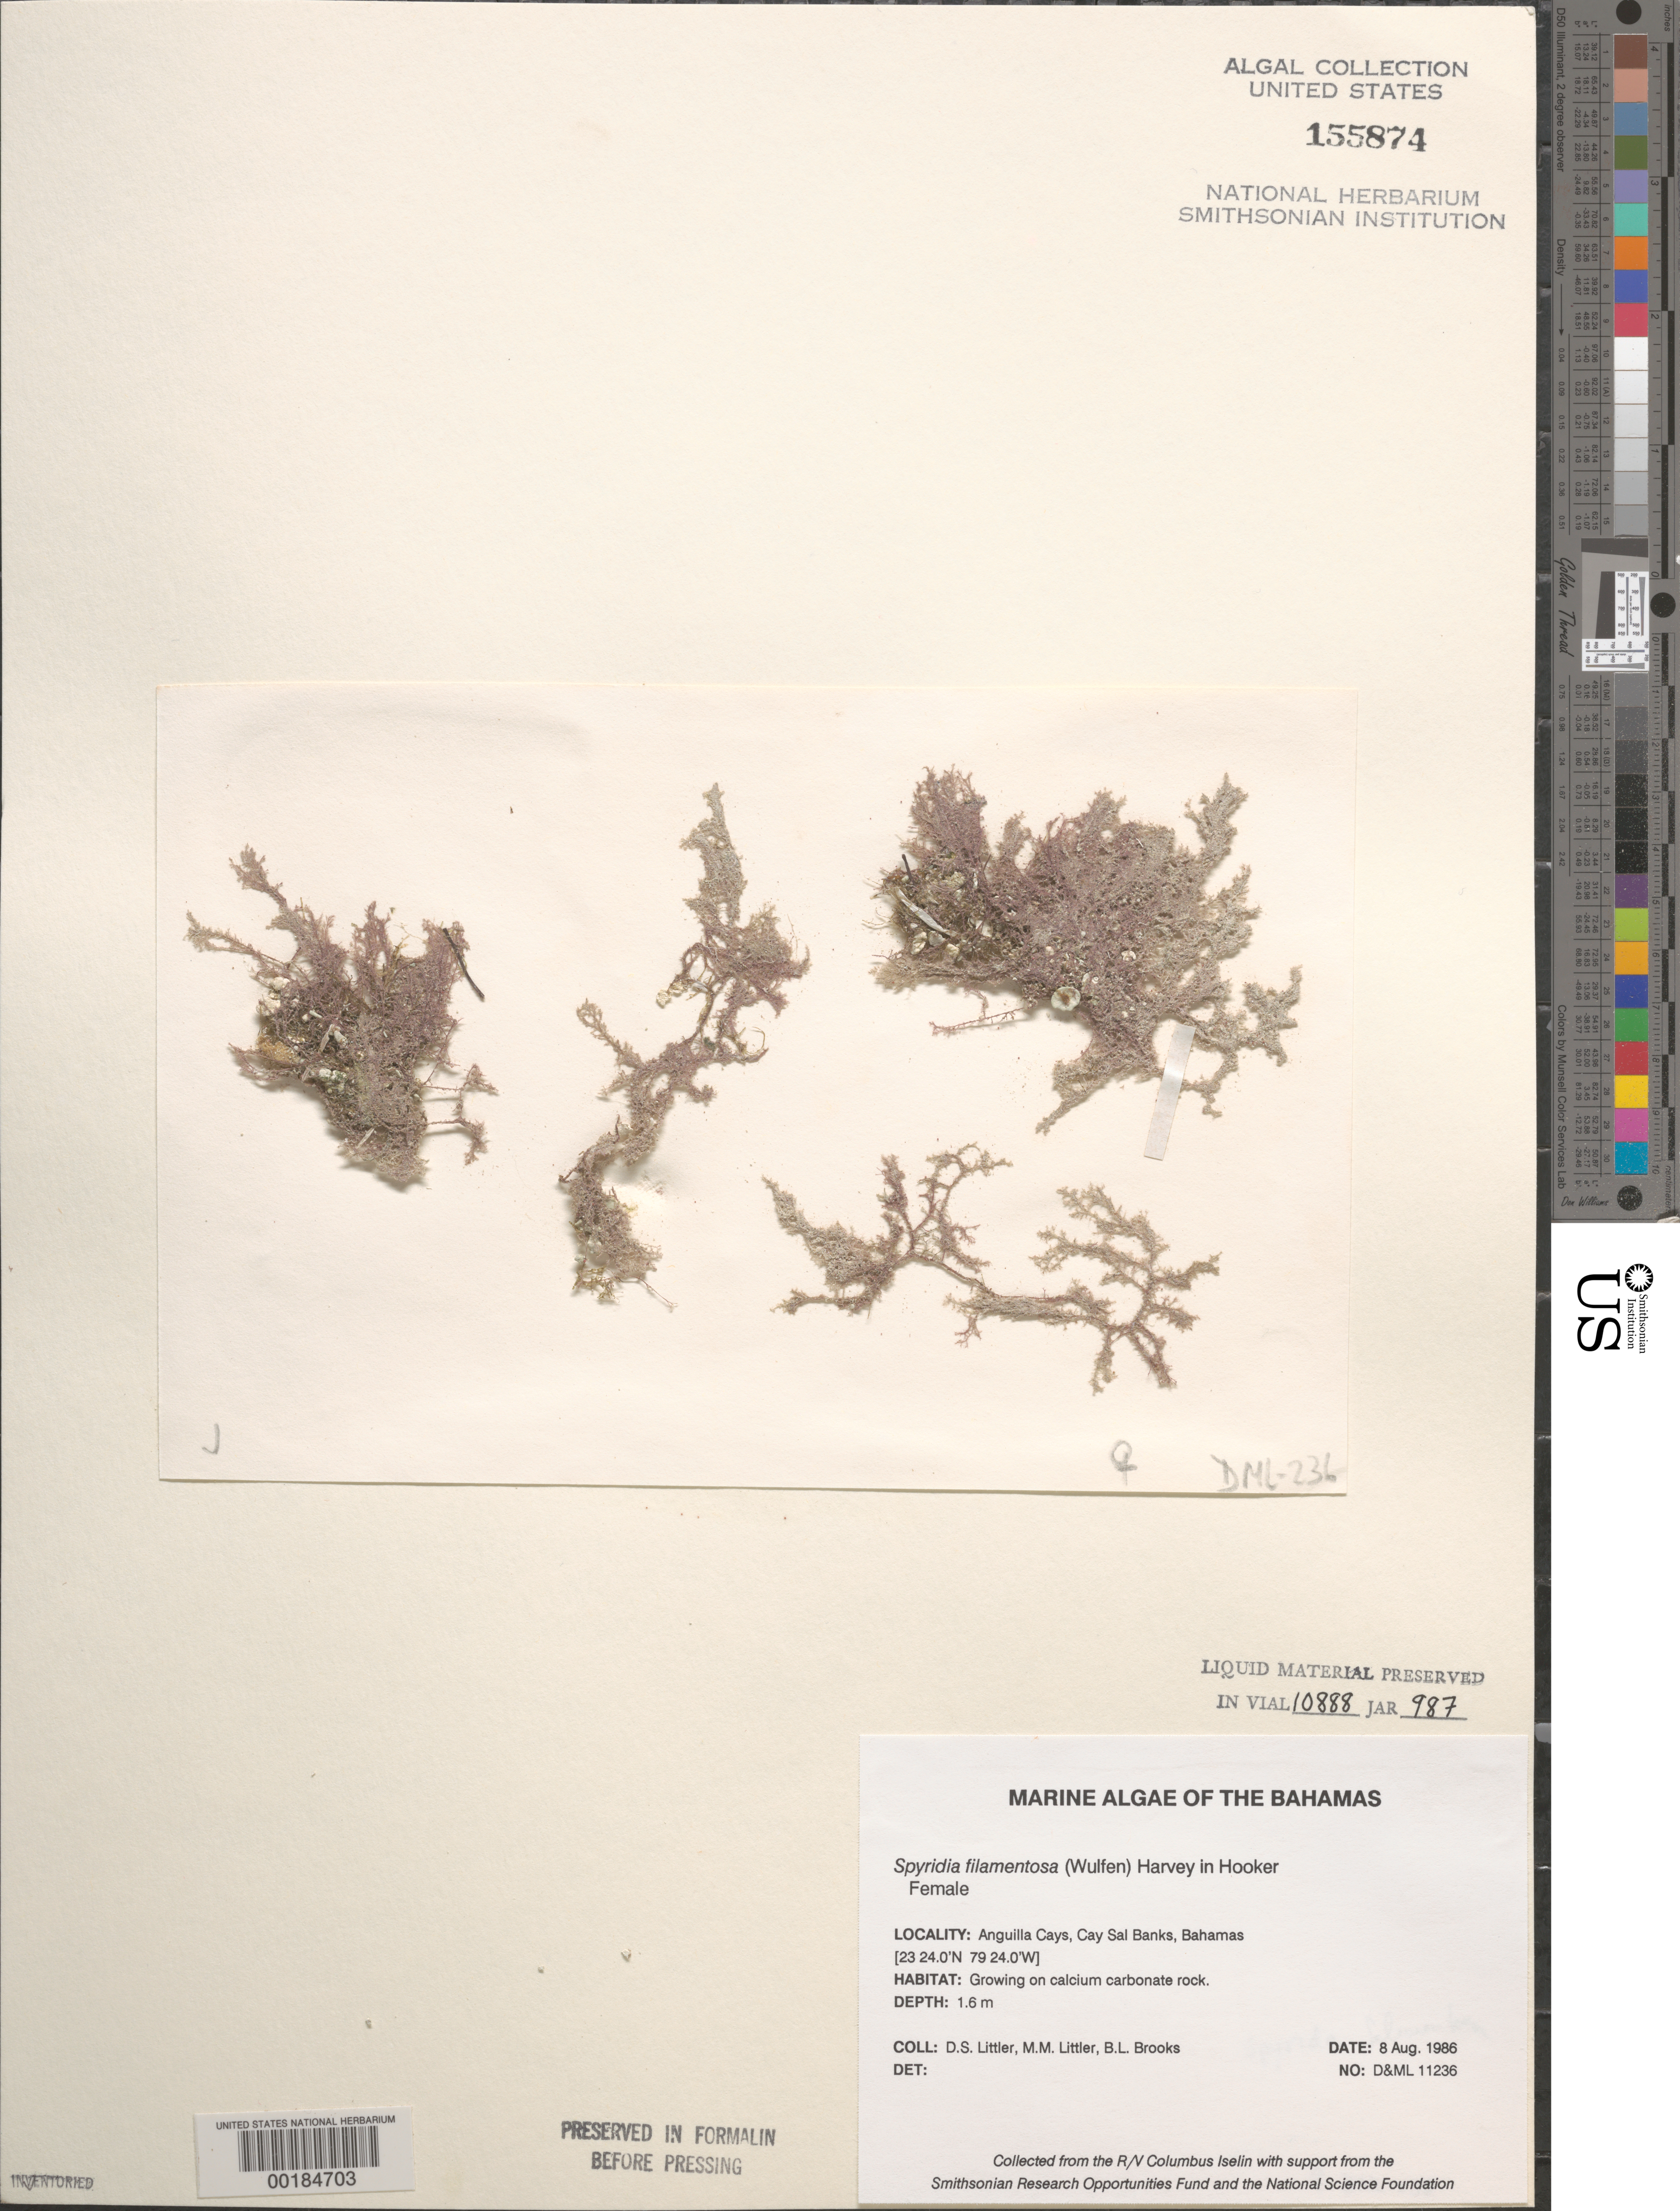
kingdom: Plantae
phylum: Rhodophyta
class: Florideophyceae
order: Ceramiales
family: Spyridiaceae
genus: Spyridia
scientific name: Spyridia filamentosa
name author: (Wulfen) Harv.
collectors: D. S. Littler, M. M. Littler & B. Brooks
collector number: D&ML 11236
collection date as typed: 08 Aug 1986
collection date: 1986-08-08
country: Bahamas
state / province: Bimini Banks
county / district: Bimini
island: Anguilla Cays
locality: Cay Sal Banks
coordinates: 23 24.0' N, 79 24.0' W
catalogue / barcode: US 155874